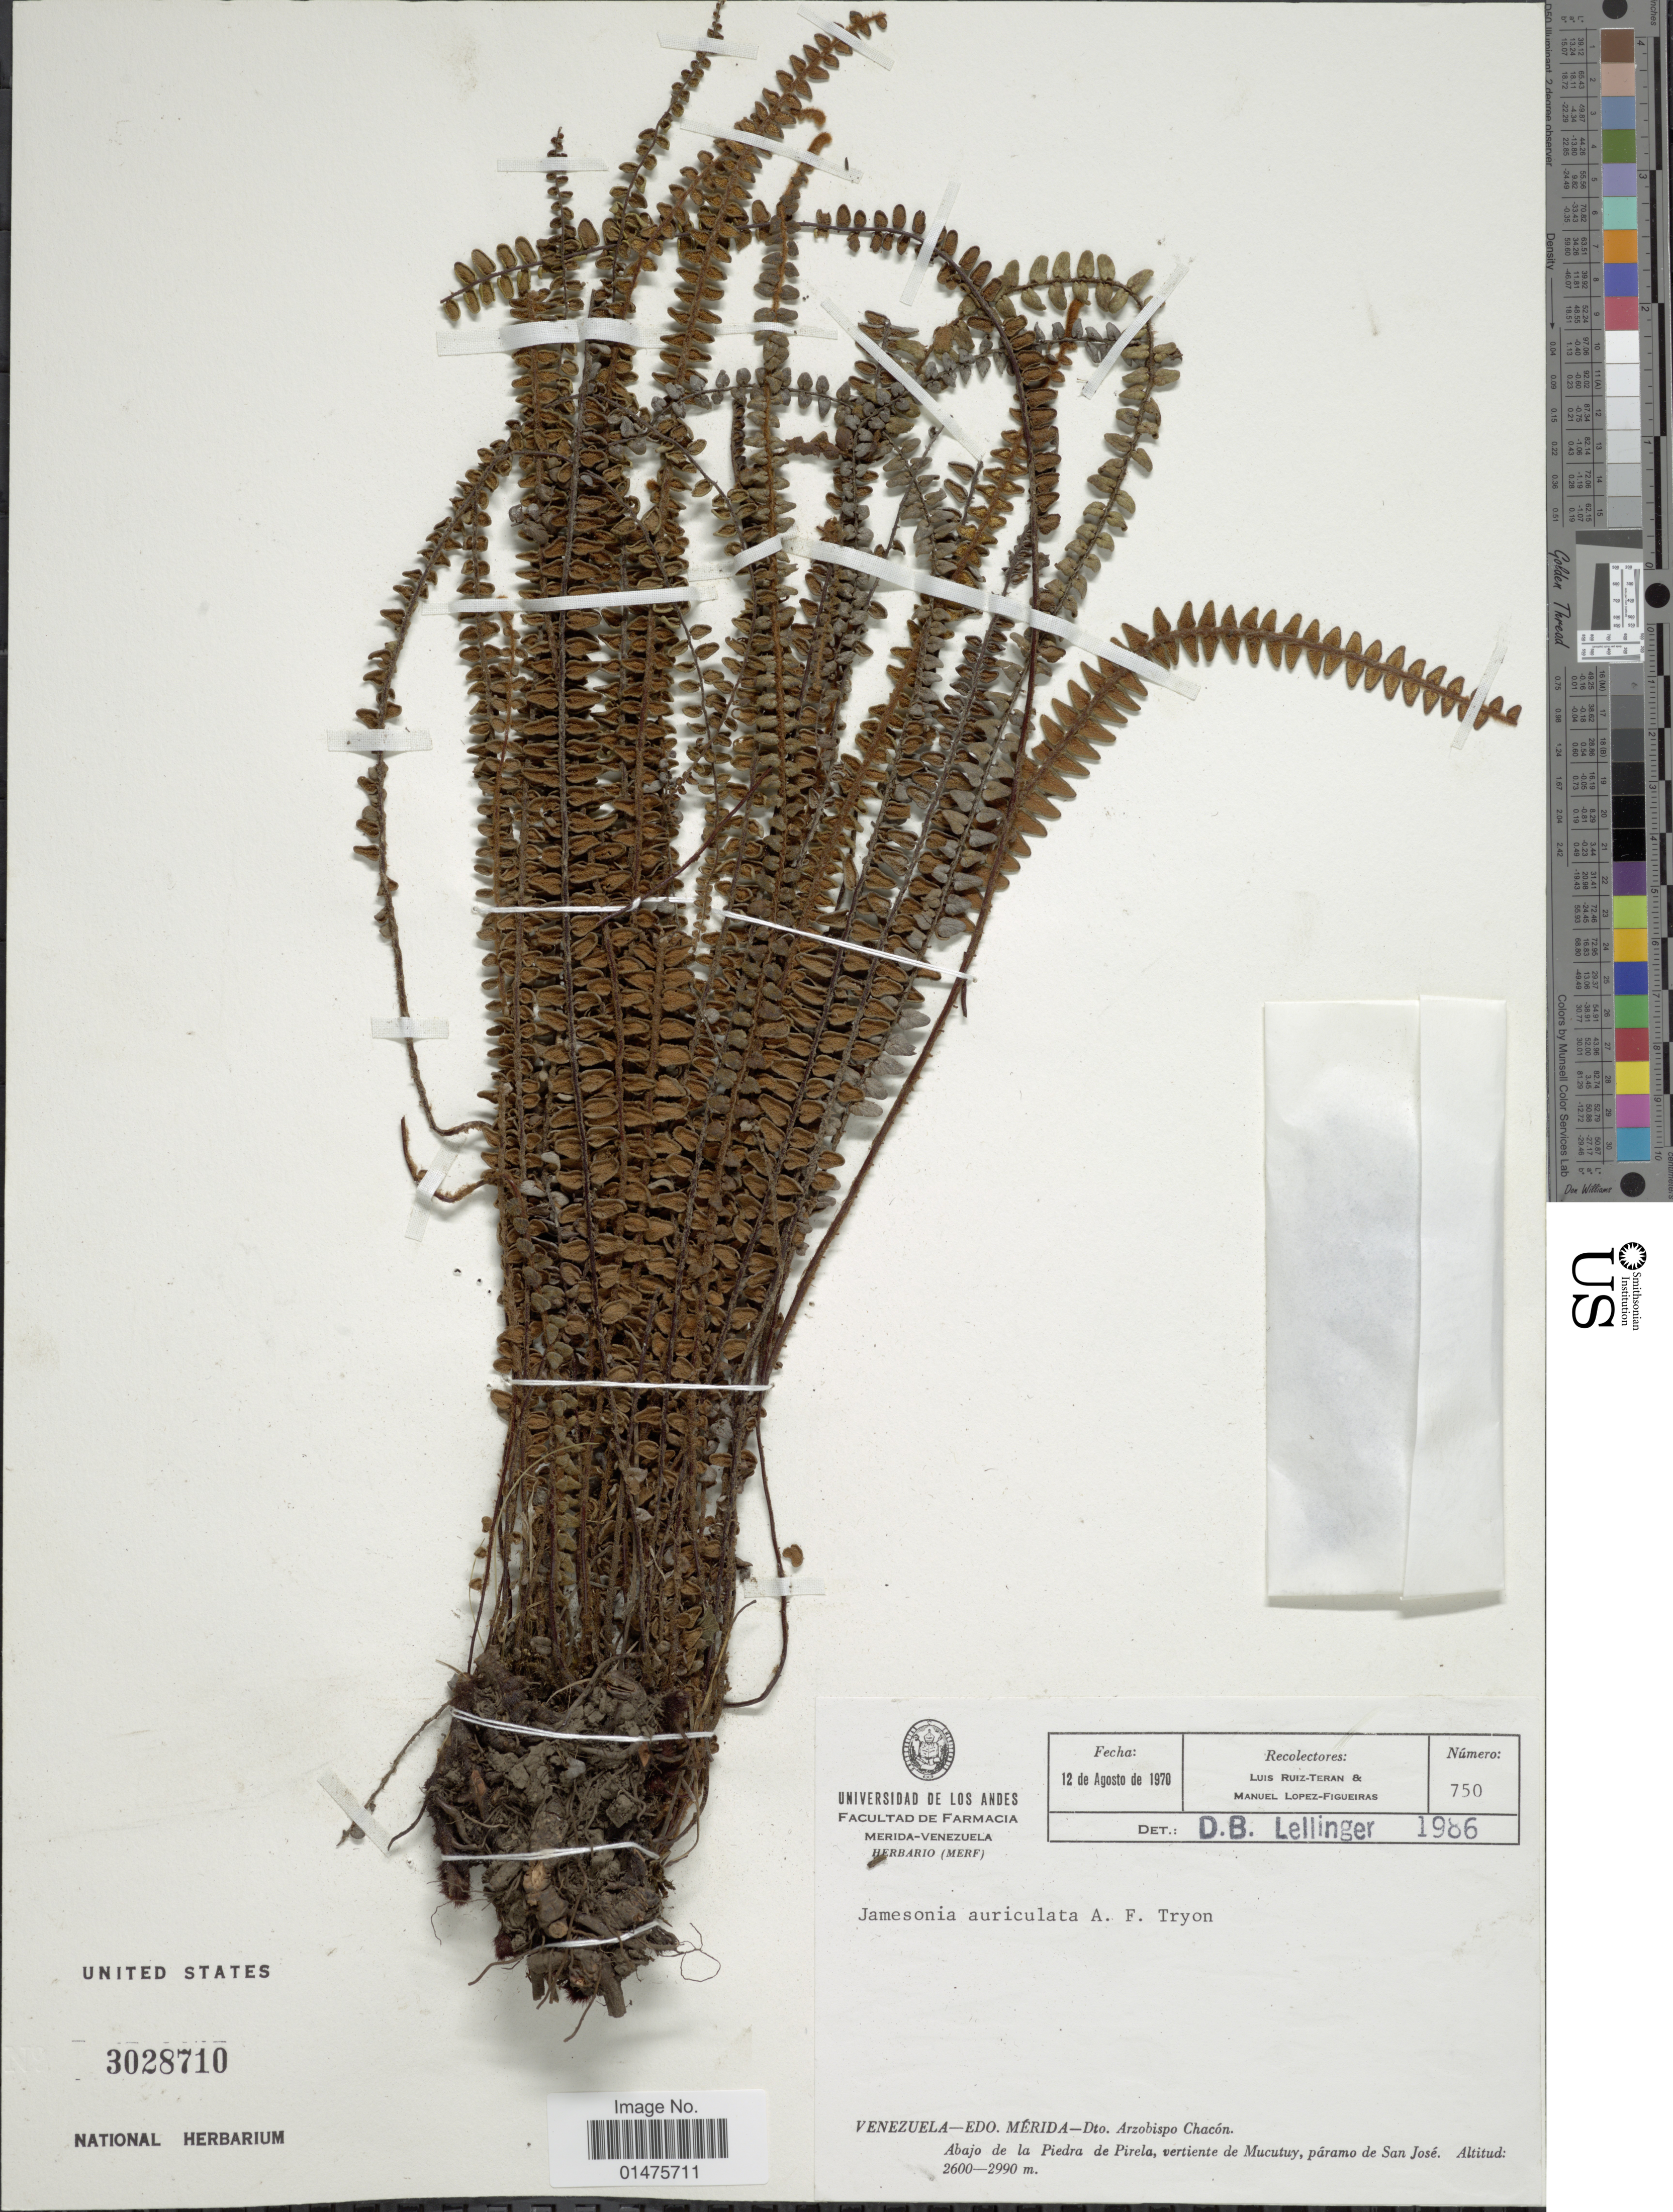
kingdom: Plantae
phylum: Tracheophyta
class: Polypodiopsida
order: Polypodiales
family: Pteridaceae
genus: Jamesonia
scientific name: Jamesonia auriculata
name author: A.F. Tryon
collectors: L. Teran & M. López Figueiras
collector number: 750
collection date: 1970-08-12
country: Venezuela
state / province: Mérida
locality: Dto Arzobispo Chacón. Abajo de la Pirela, vertiente Mucutuy, pãrano de San José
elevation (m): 2600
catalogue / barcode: US 3028710